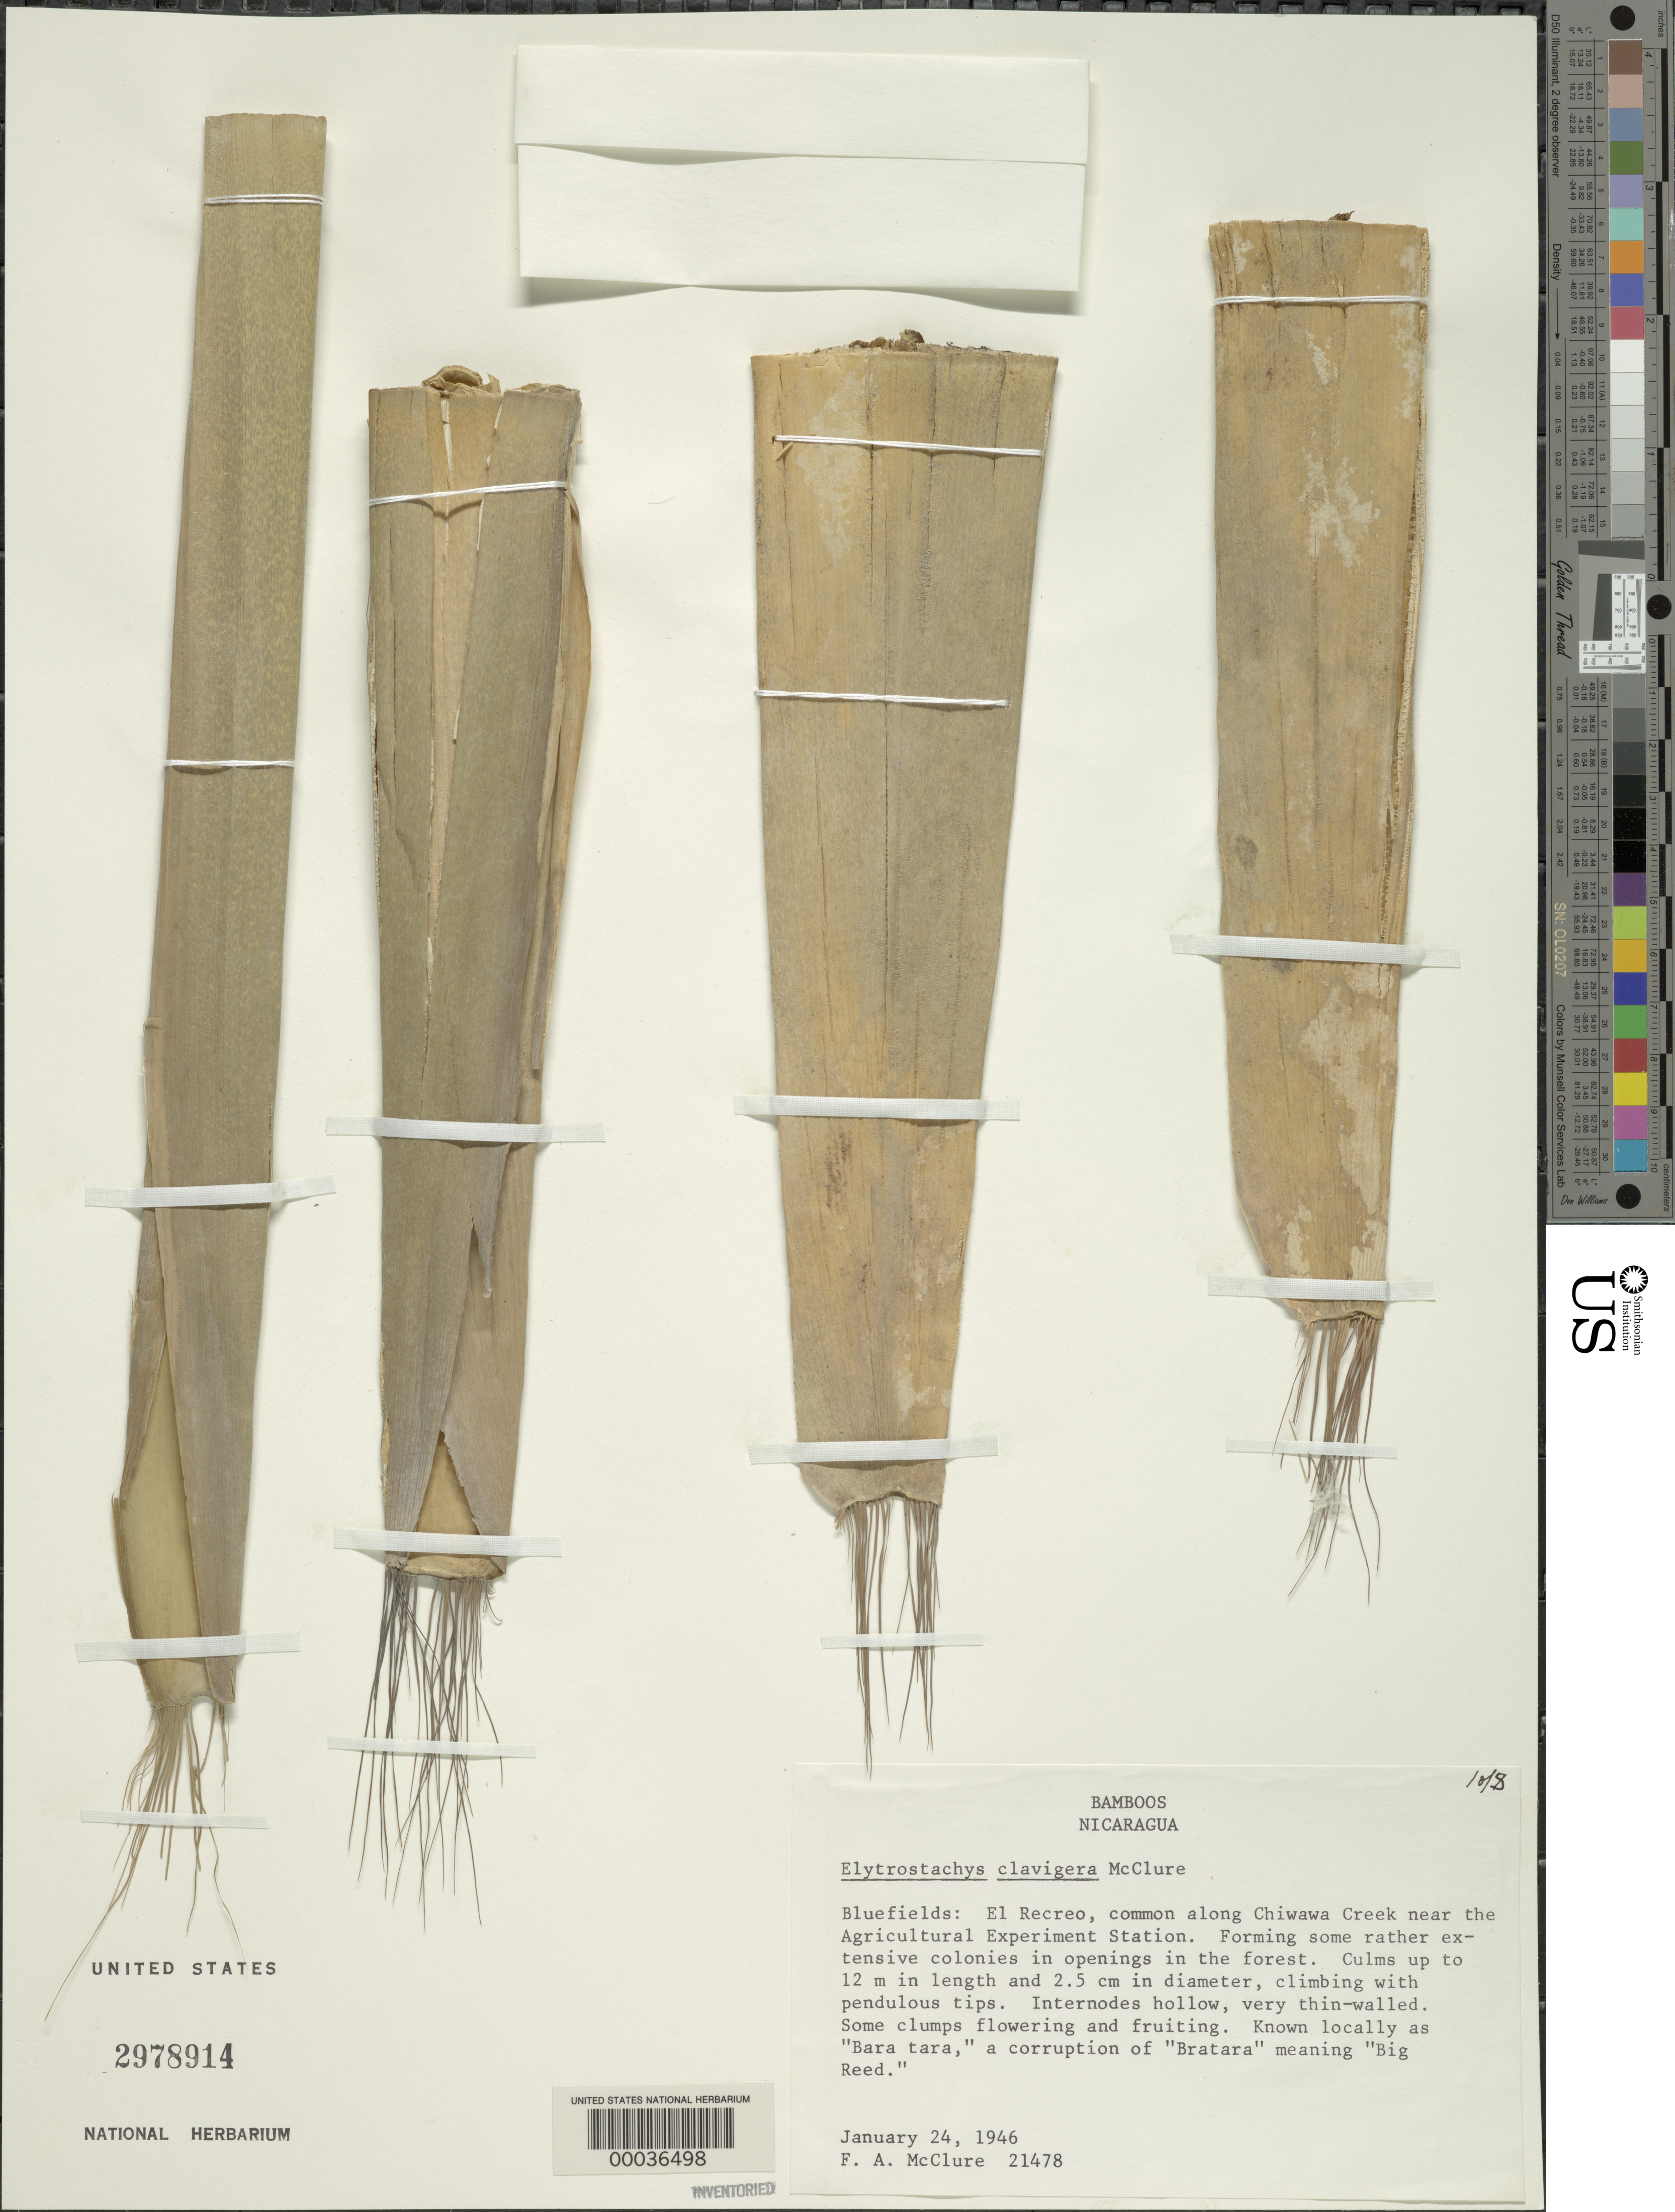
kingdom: Plantae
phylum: Tracheophyta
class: Liliopsida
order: Poales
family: Poaceae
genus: Elytrostachys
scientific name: Elytrostachys clavigera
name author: McClure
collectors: F. A. McClure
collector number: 21478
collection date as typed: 24 Jan 1946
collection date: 1946-01-24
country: Nicaragua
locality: Bluefields: el recreo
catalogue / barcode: US 2978914